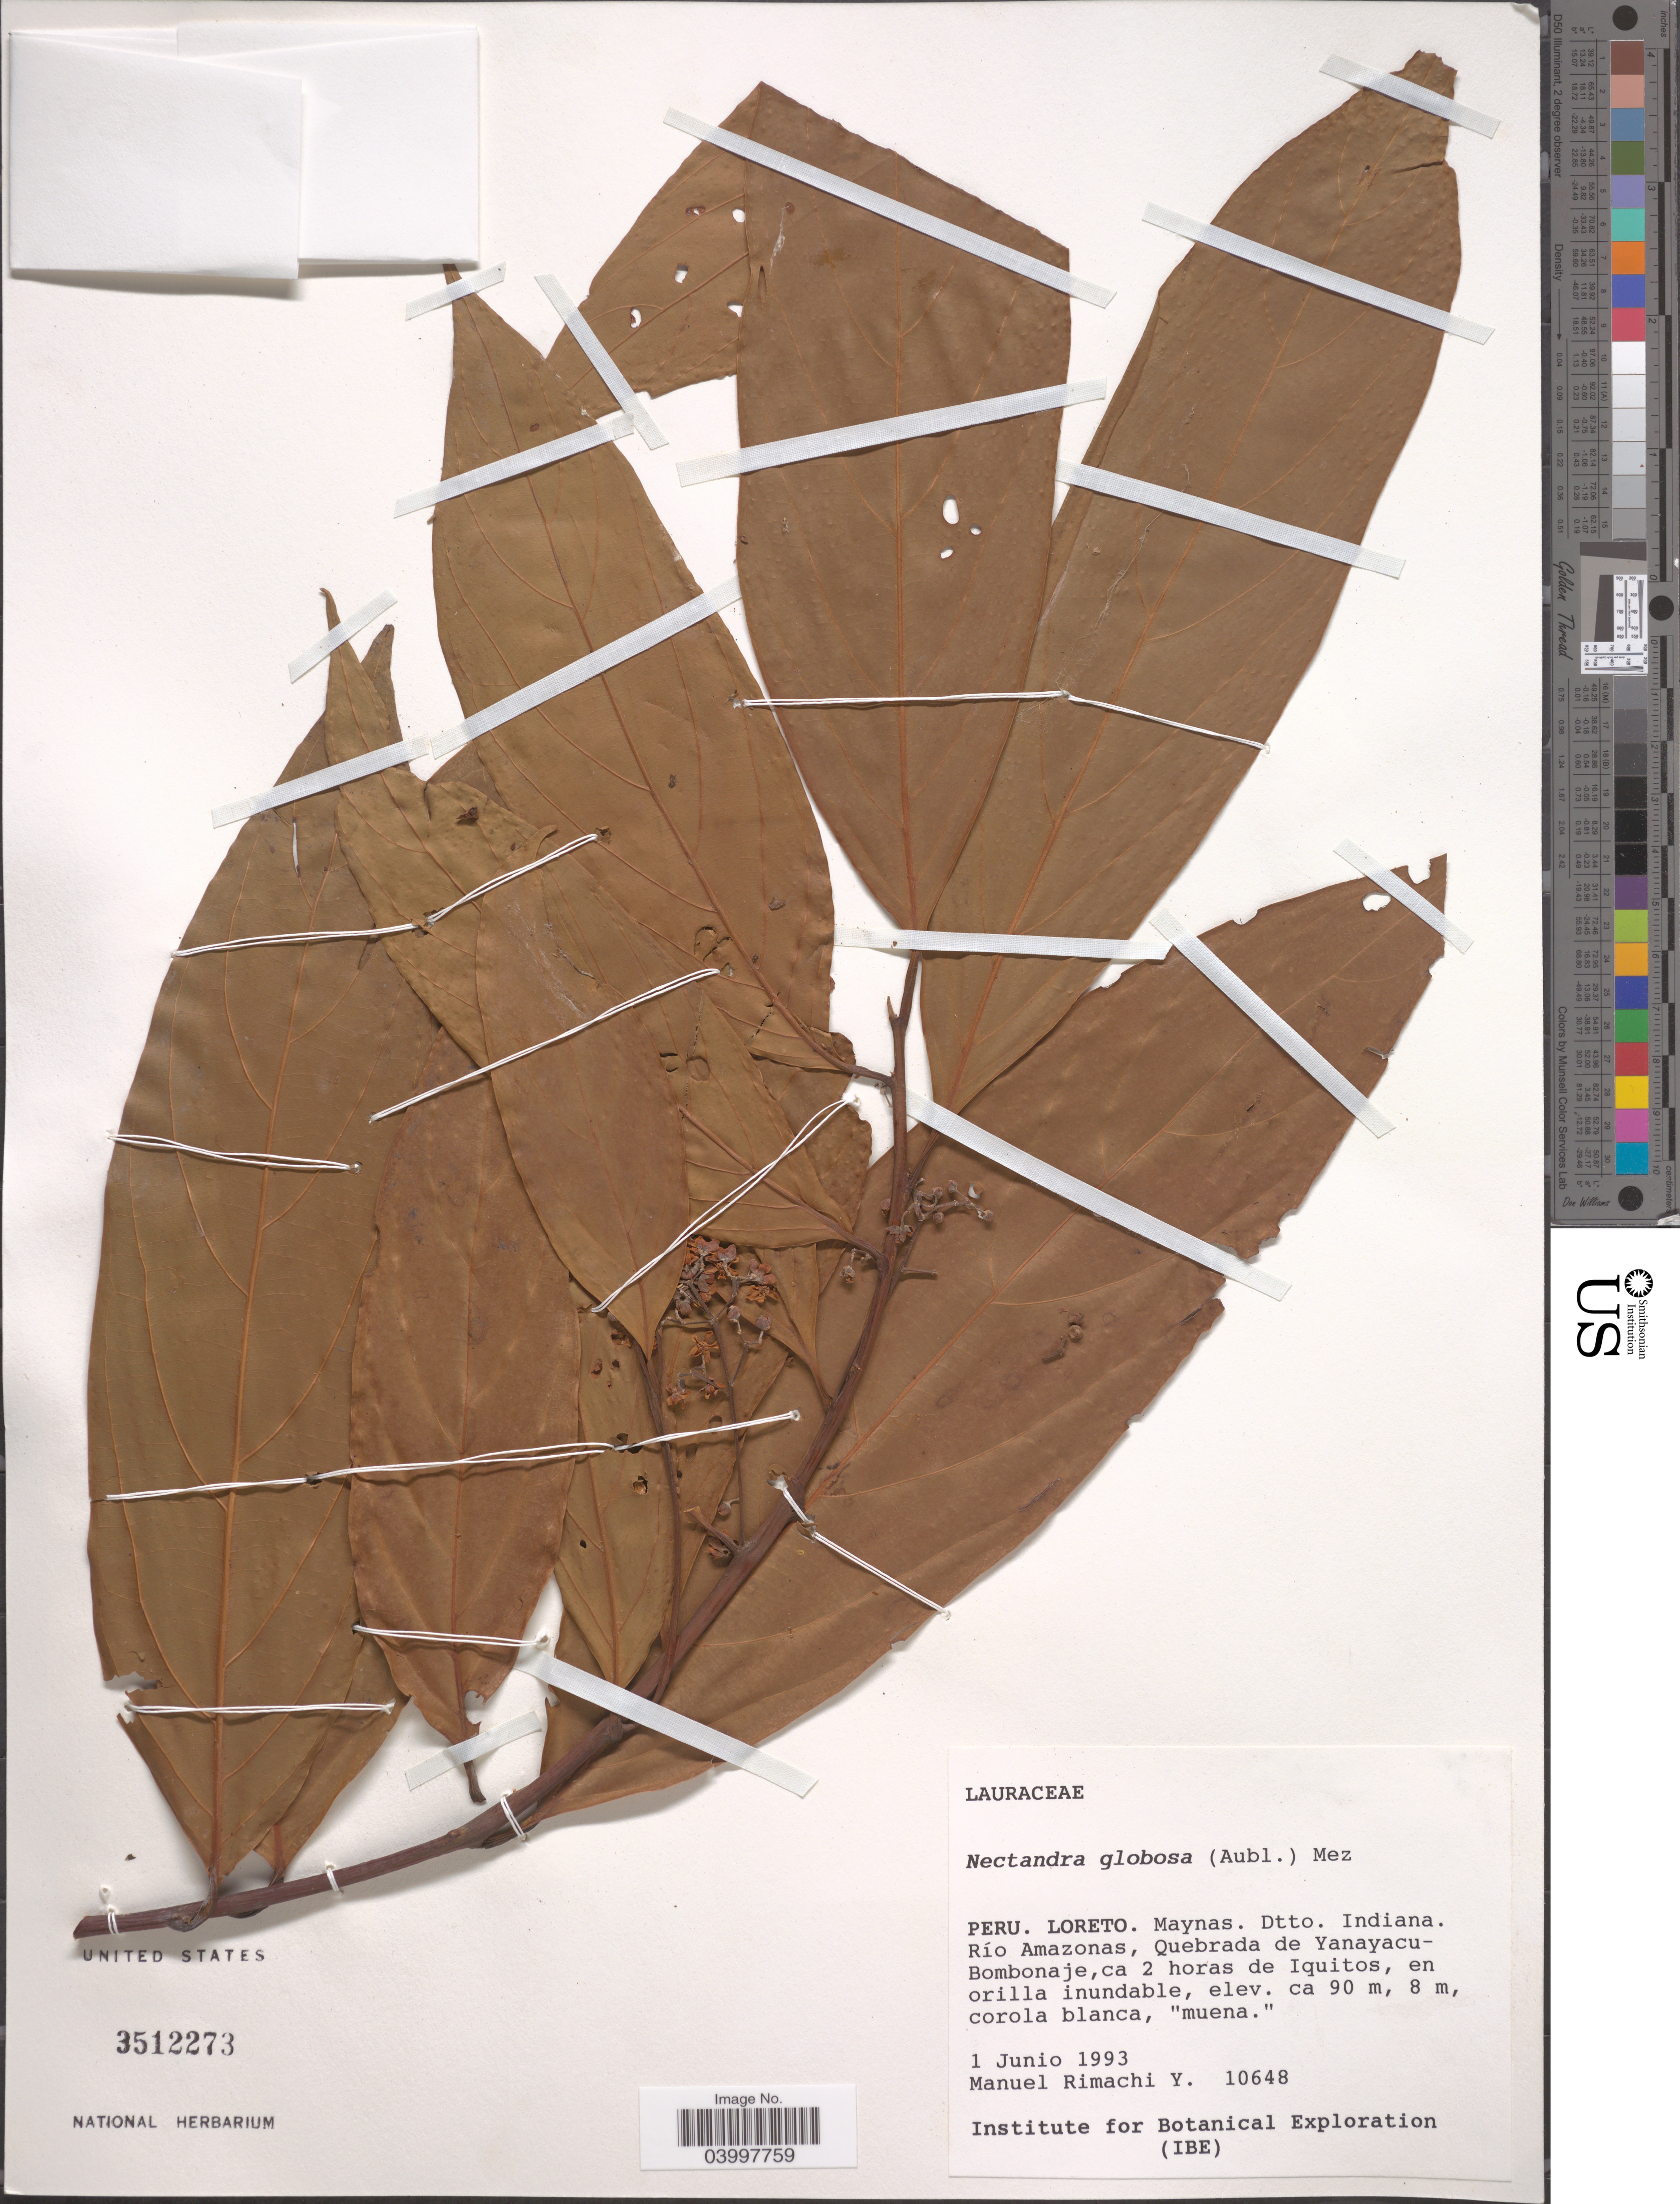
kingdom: Plantae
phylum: Tracheophyta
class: Magnoliopsida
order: Laurales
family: Lauraceae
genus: Nectandra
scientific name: Nectandra globosa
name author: (Aubl.) Mez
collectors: M. Rimachi Y.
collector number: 10648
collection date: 1993-06-01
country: Peru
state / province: Loreto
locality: Maynas. Dtto. Indiana. Río Amazonas, Quebrada de Yanayacu-Bombonaje, ca horas de Iquitos, en orilla inundable.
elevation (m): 90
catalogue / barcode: US 3512273